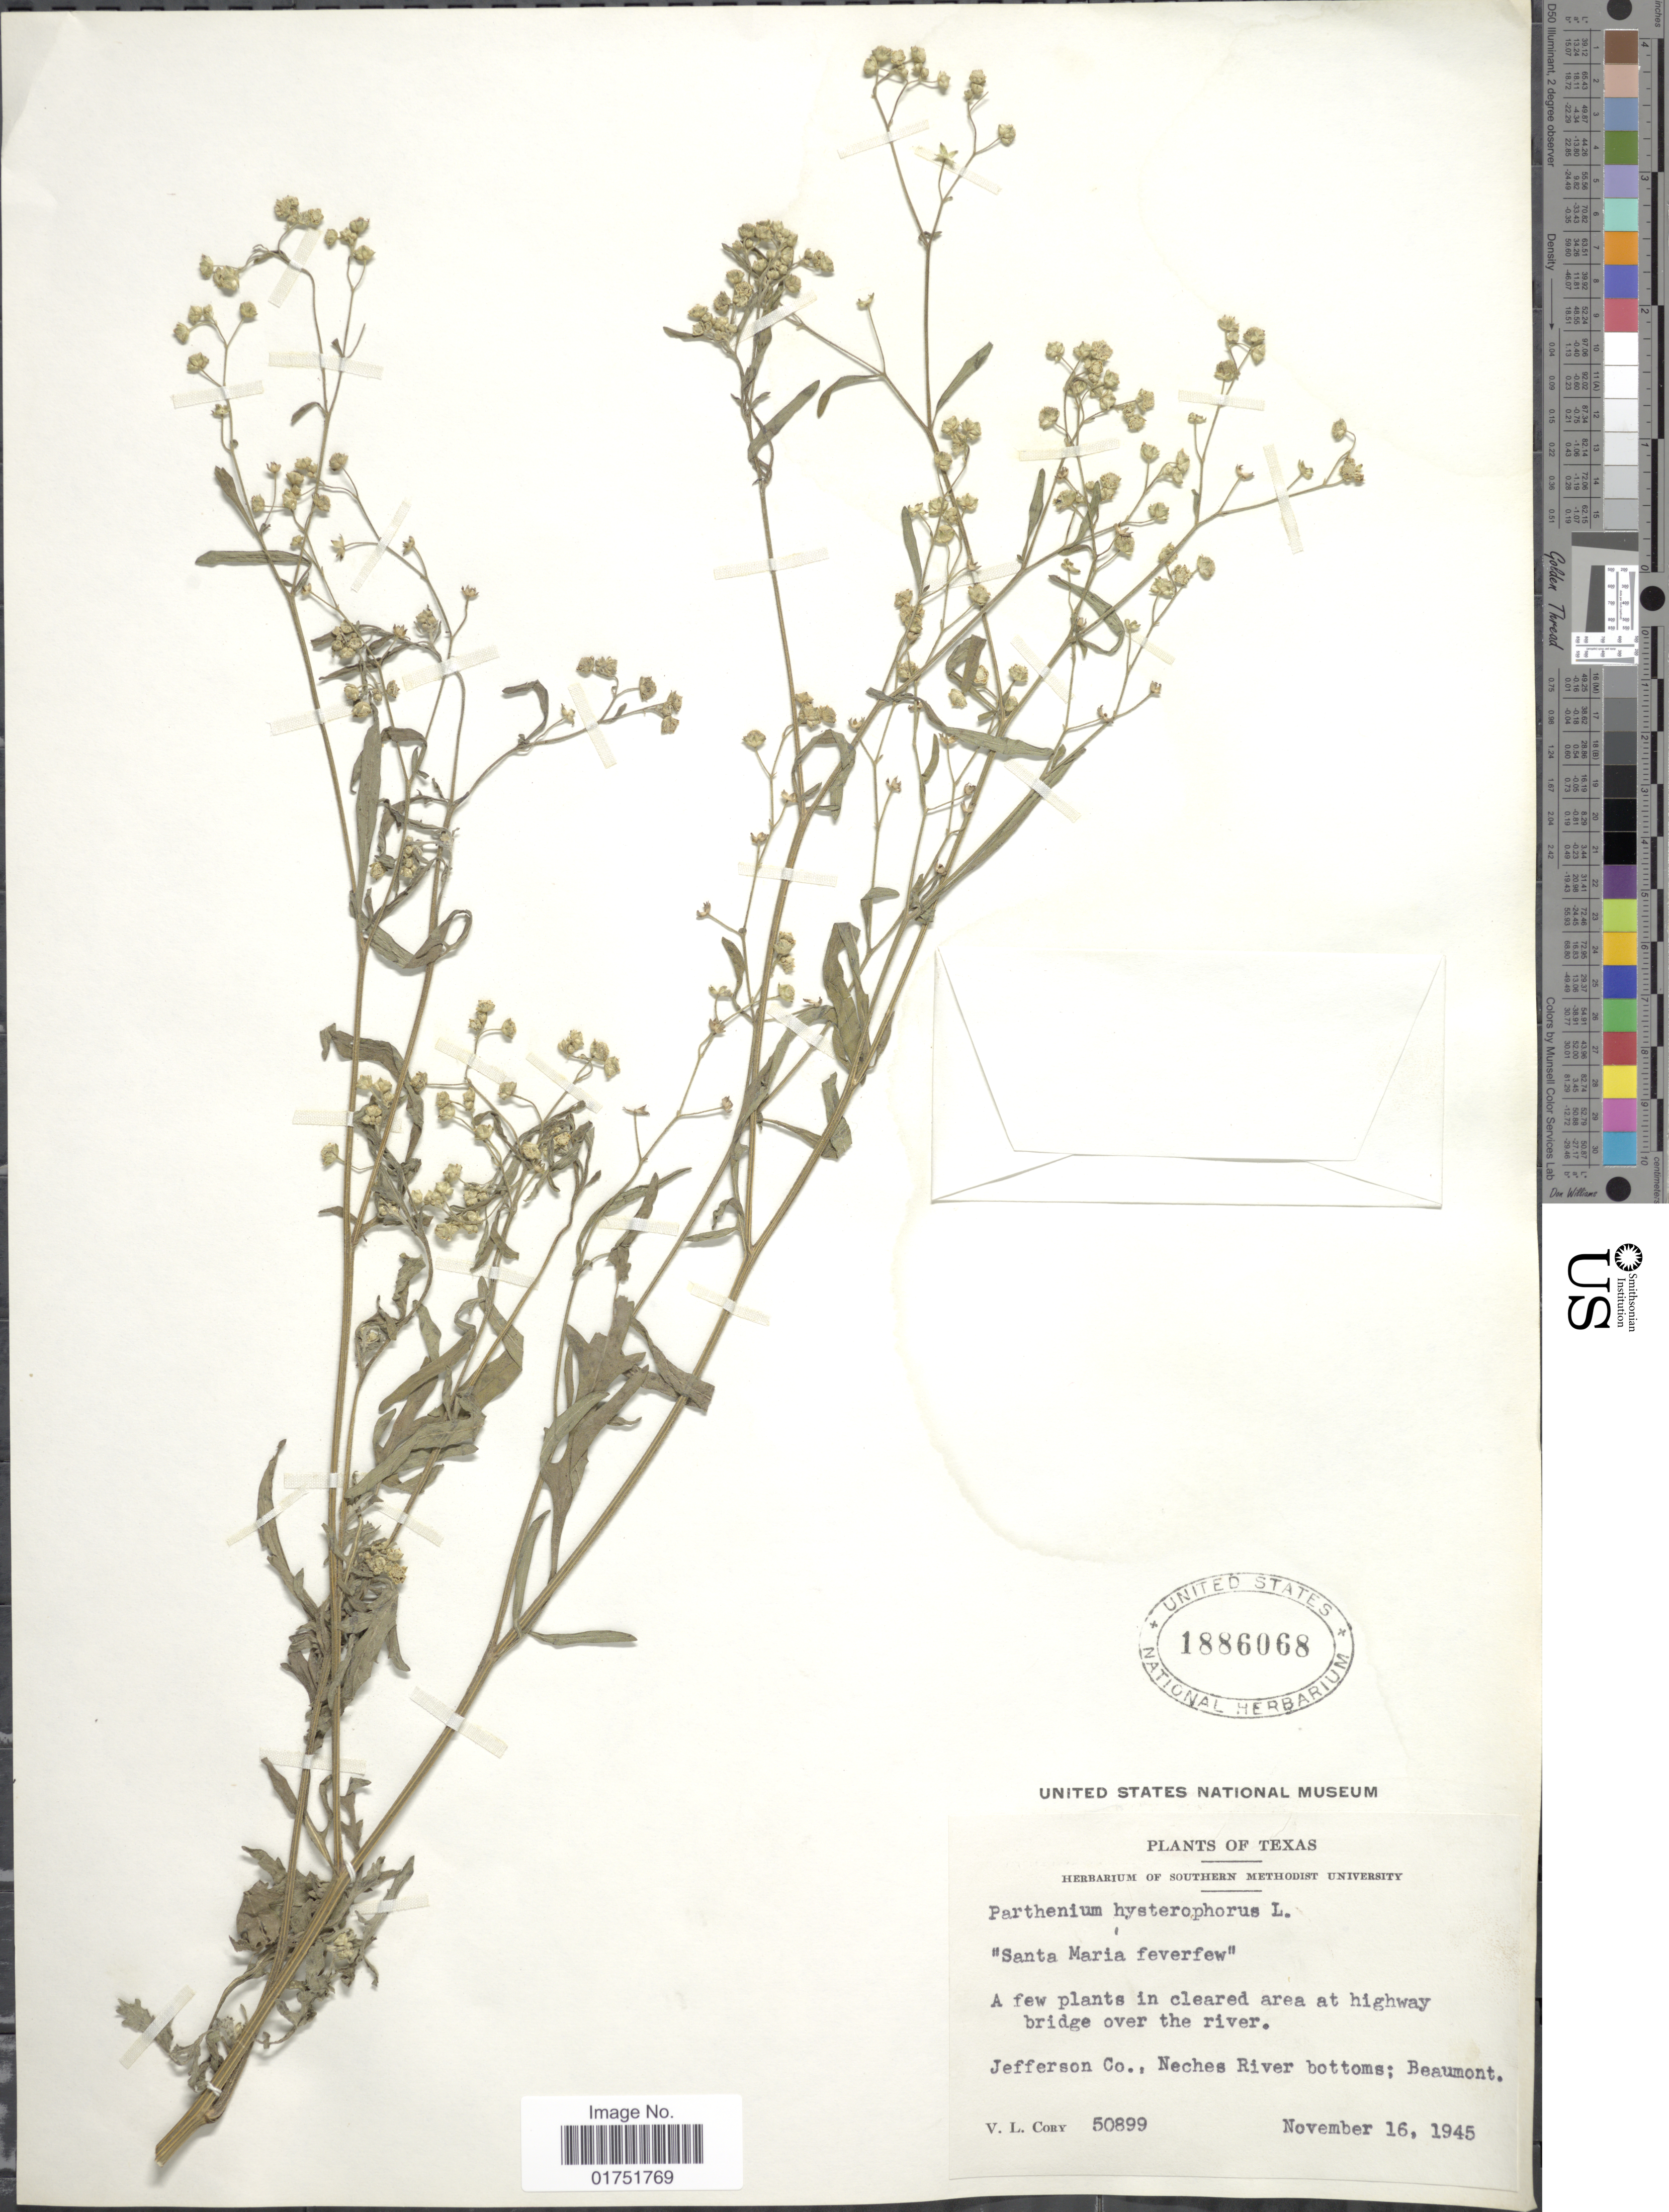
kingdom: Plantae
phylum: Tracheophyta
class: Magnoliopsida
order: Asterales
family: Asteraceae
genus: Parthenium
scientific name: Parthenium hysterophorus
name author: L.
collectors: V. Cory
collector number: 50899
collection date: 1945-11-16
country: United States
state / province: Texas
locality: Jefferson Co., Neches River bottoms, Beaumont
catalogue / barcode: US 1886068